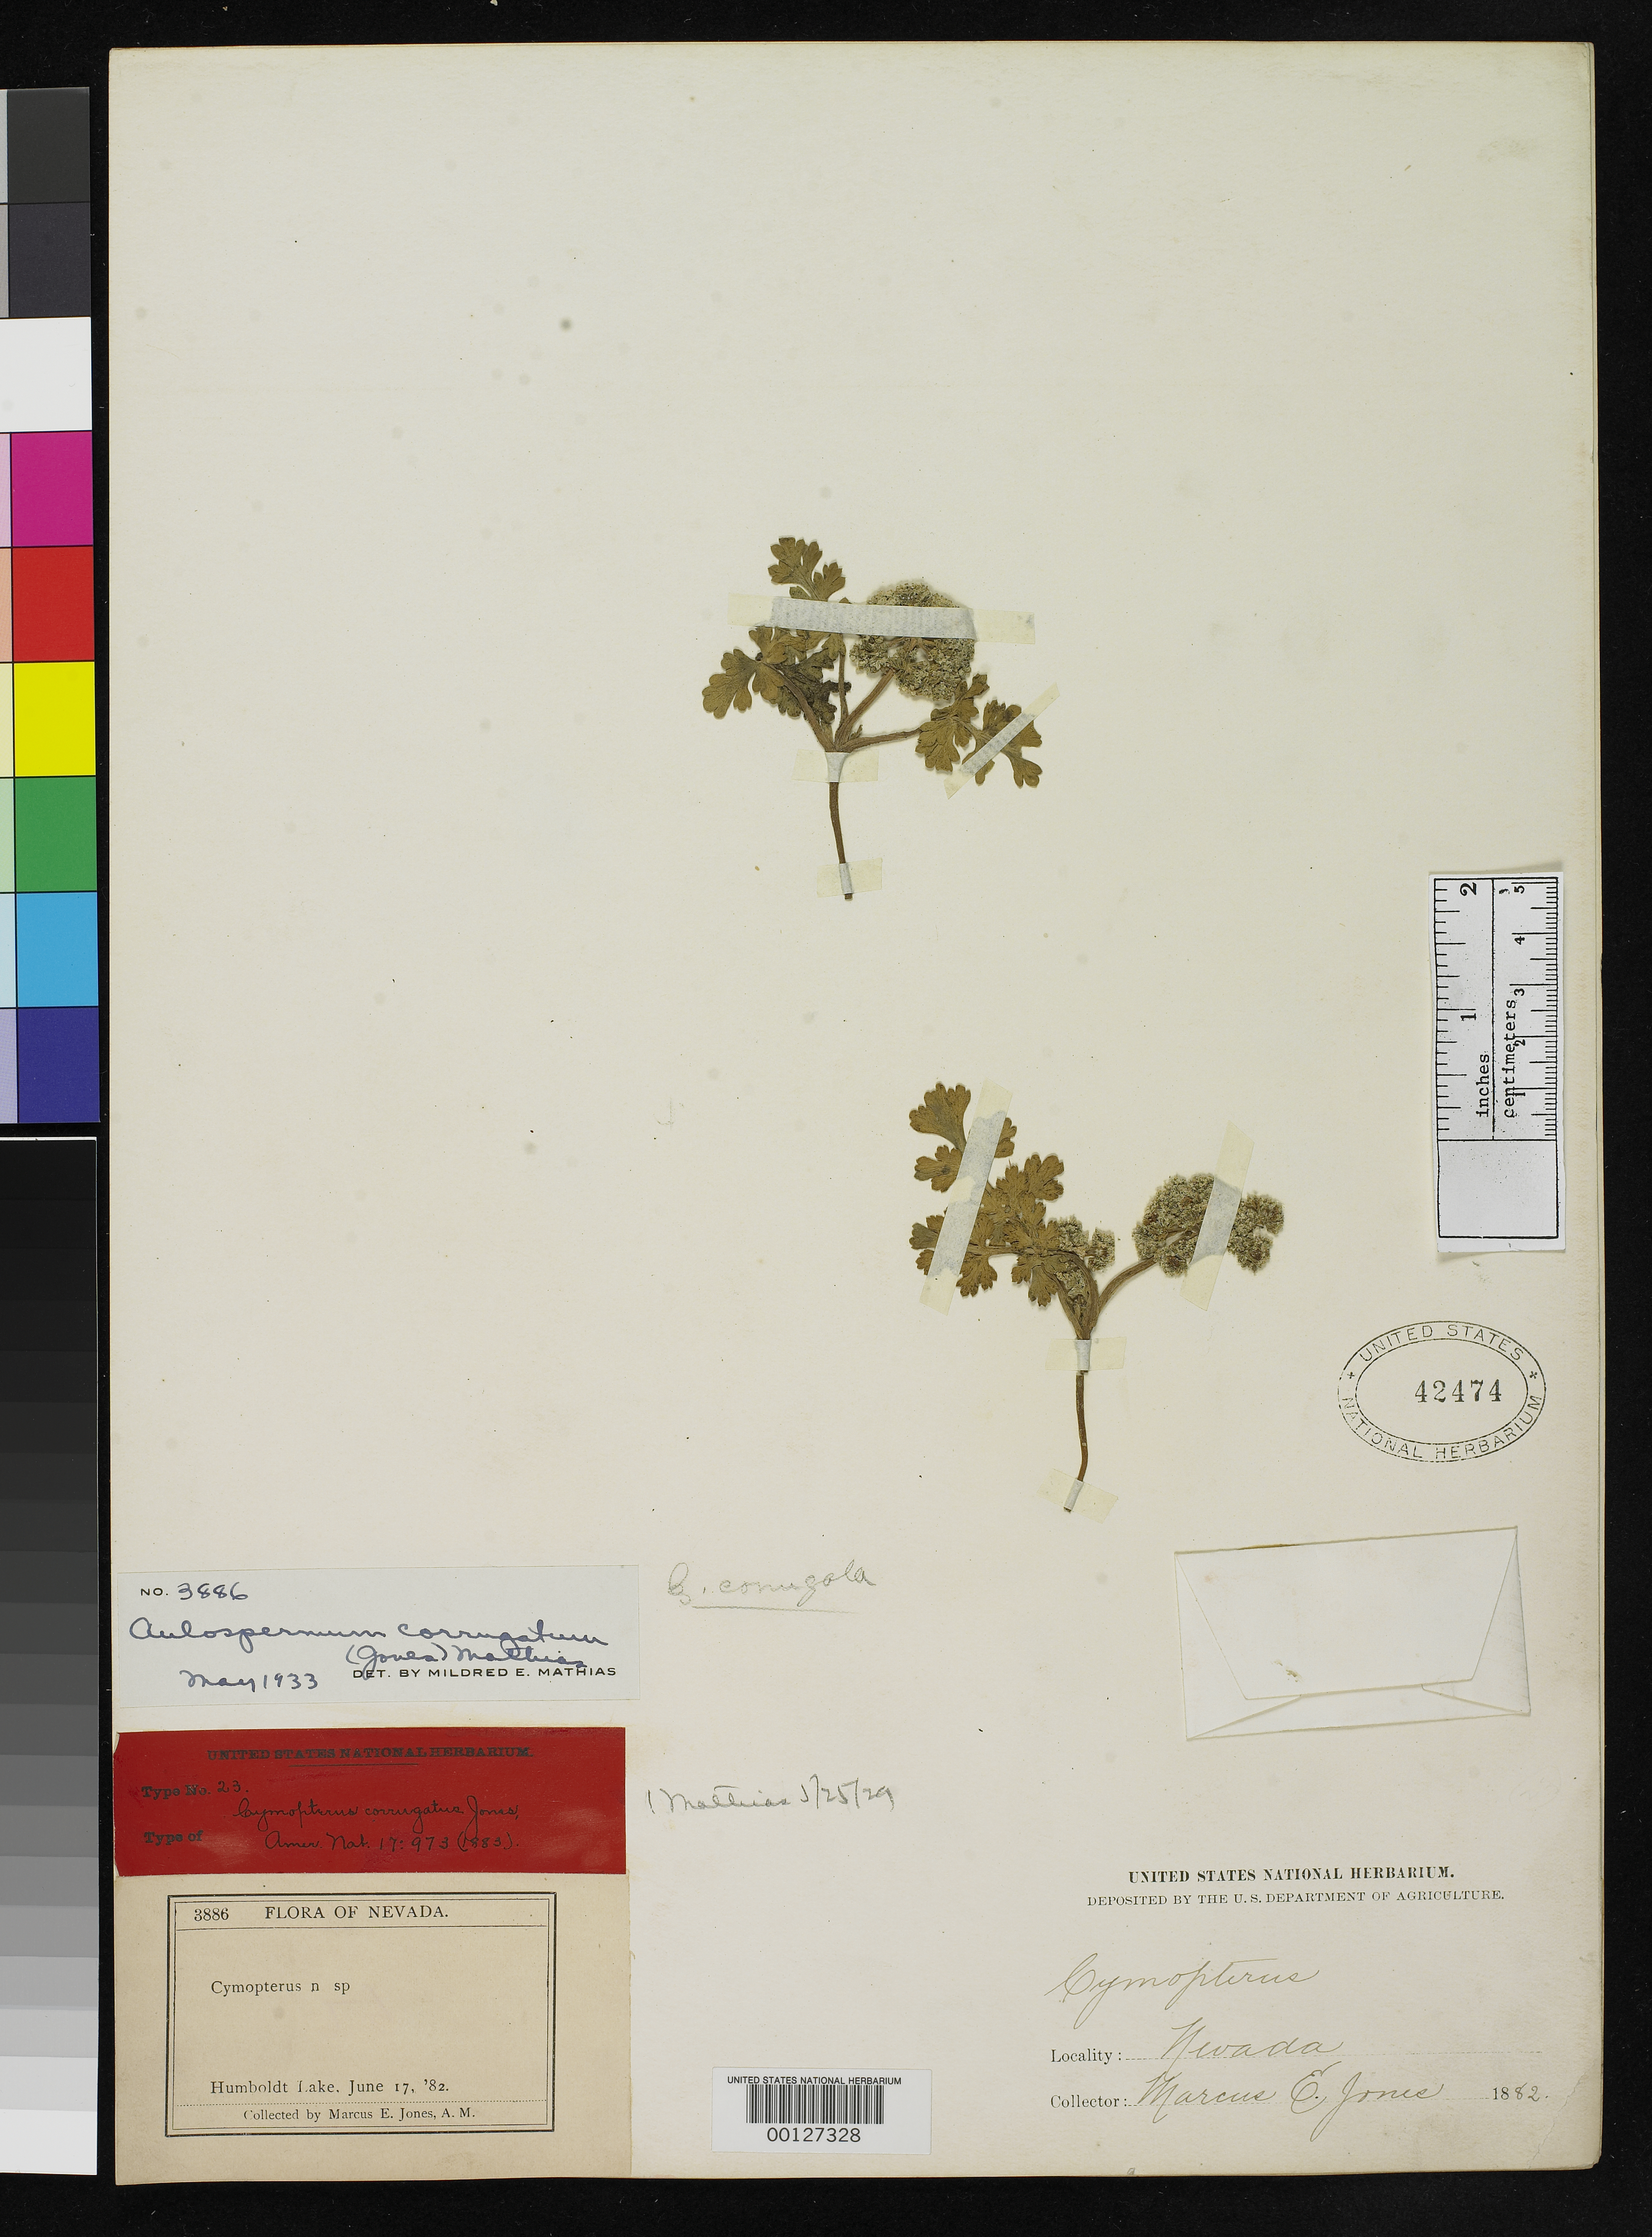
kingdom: Plantae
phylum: Tracheophyta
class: Magnoliopsida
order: Apiales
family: Apiaceae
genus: Cymopterus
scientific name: Cymopterus corrugatus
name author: M.E. Jones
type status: Syntype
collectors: M. E. Jones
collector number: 3886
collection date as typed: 17 Jun 1882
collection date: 1882-06-17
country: United States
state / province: Nevada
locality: Humboldt Lake.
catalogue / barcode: US 42474